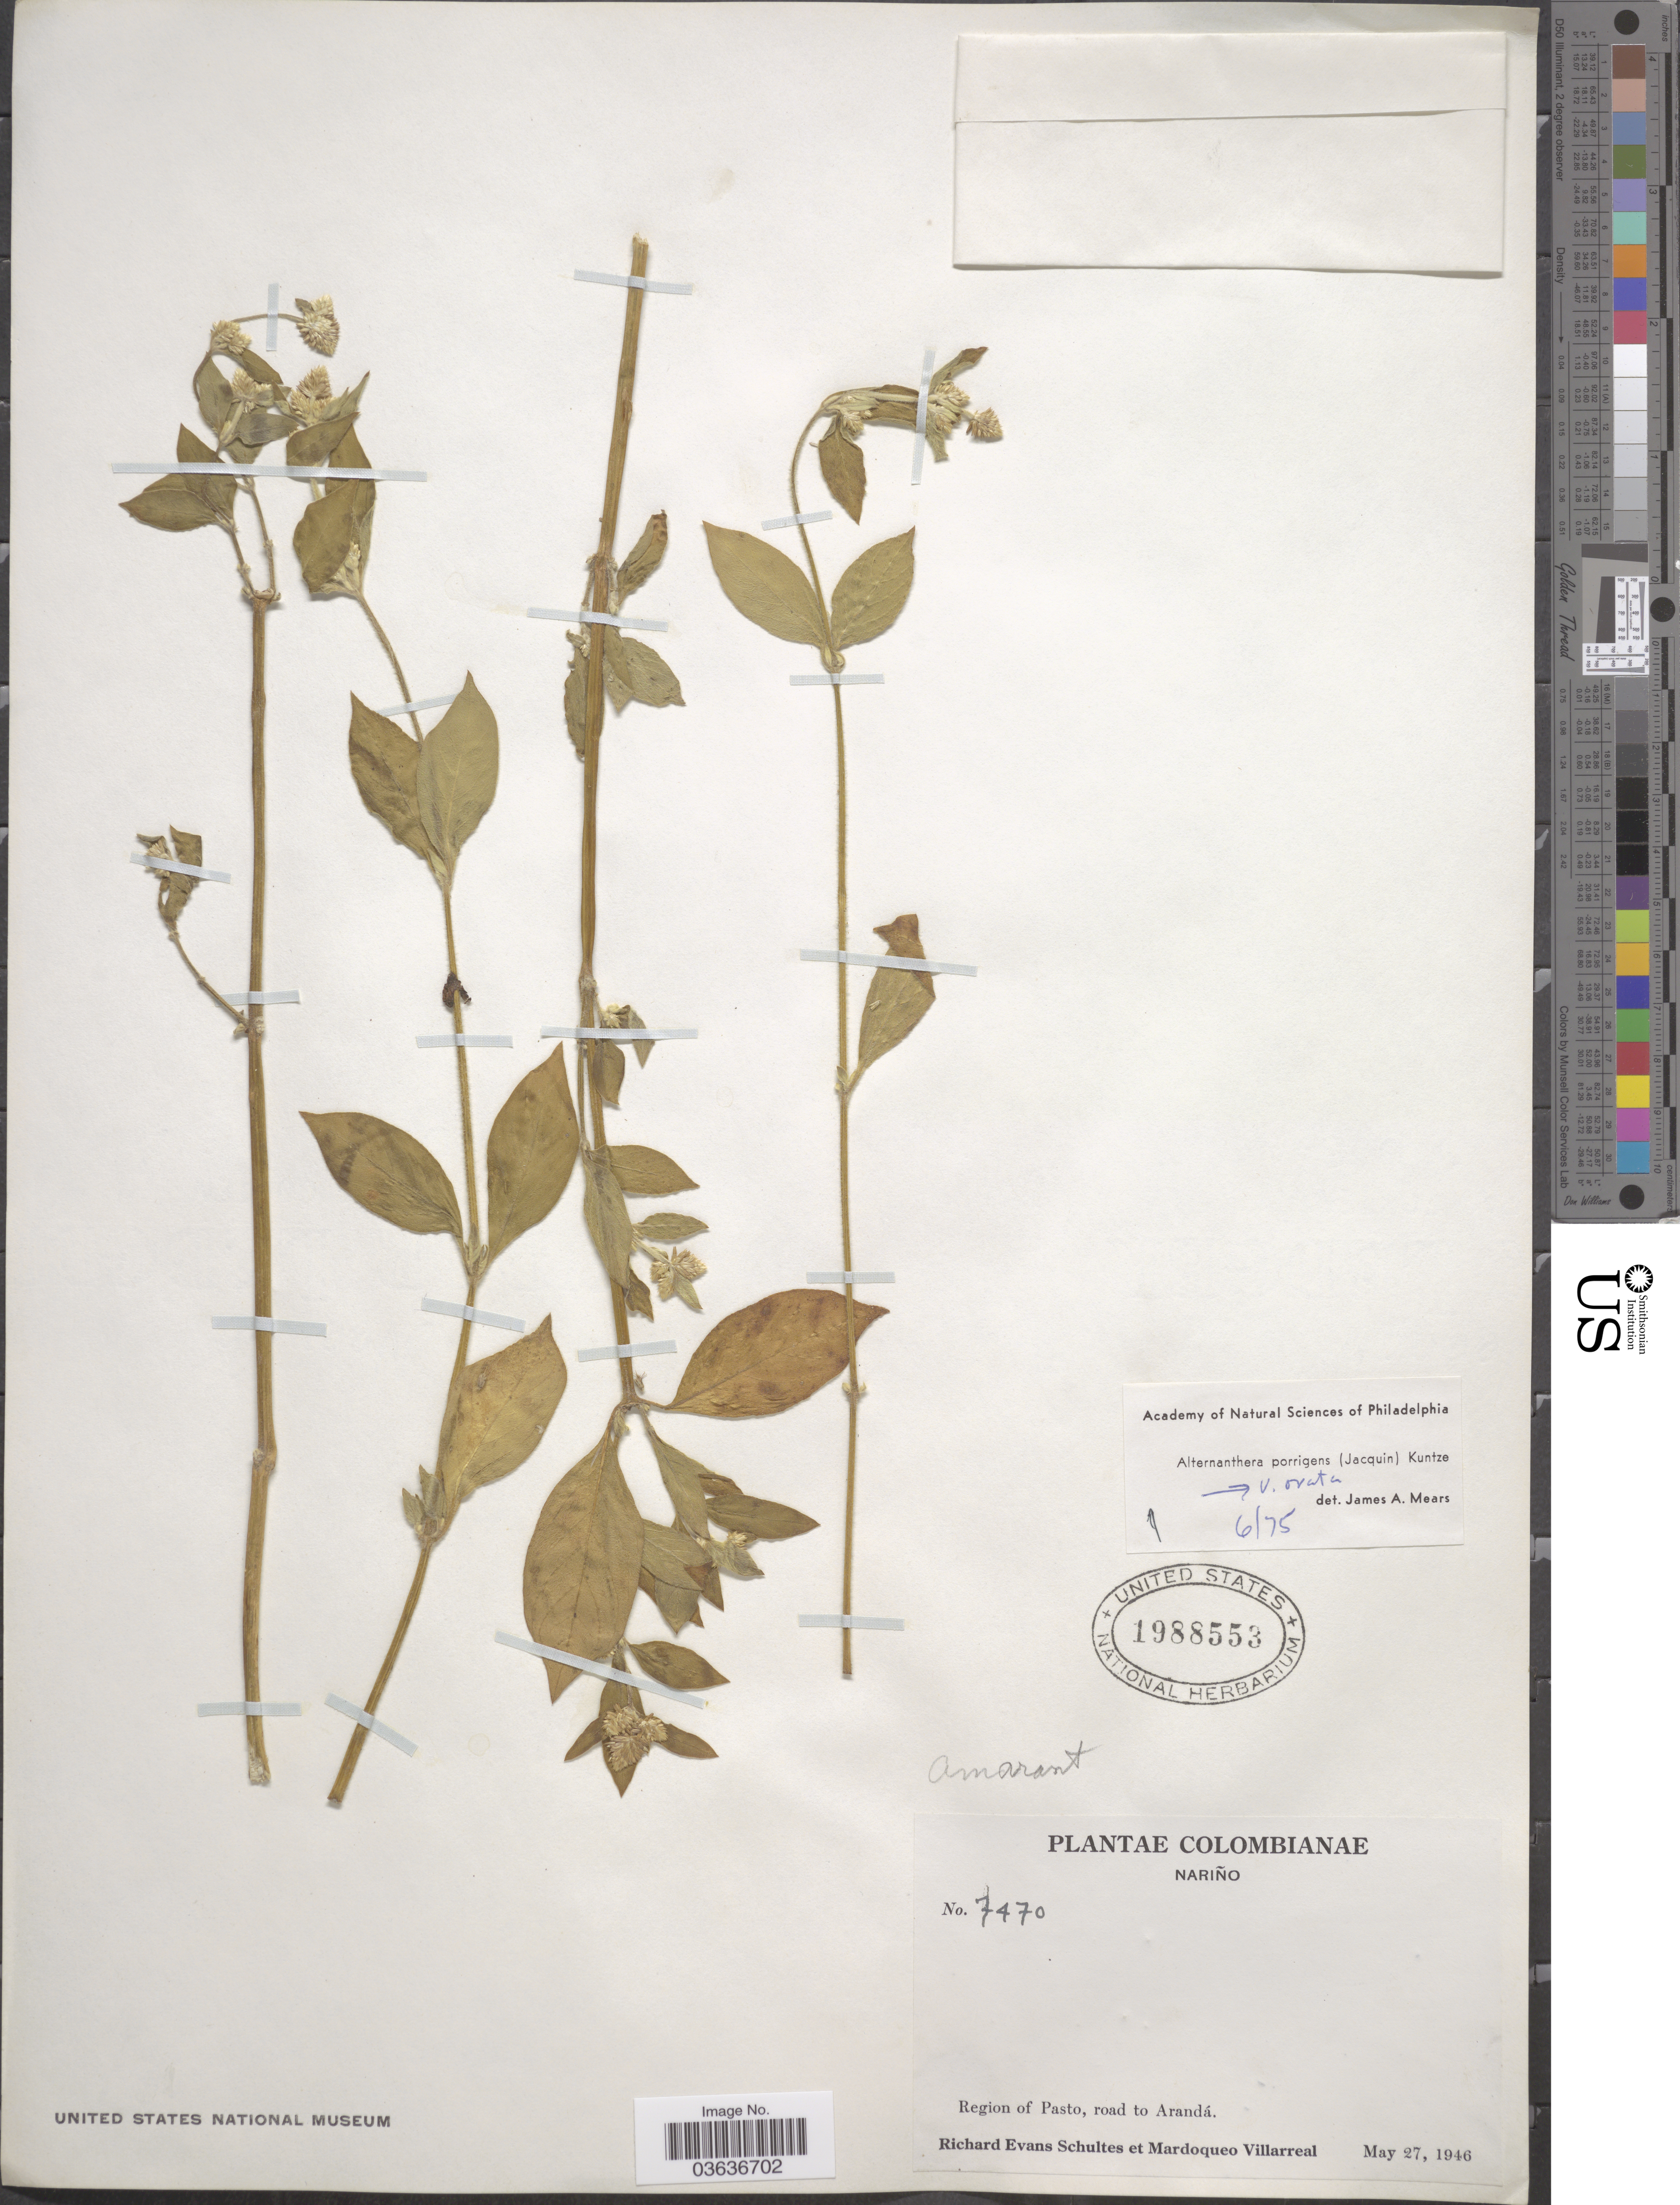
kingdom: Plantae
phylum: Tracheophyta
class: Magnoliopsida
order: Caryophyllales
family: Amaranthaceae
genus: Alternanthera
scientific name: Alternanthera porrigens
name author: (Jacq.) Kuntze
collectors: R. E. Schultes & M. Villarreal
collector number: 7470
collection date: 1946-05-27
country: Colombia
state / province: Nariño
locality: Region of Pasto, road to Arandá.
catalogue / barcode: US 1988553